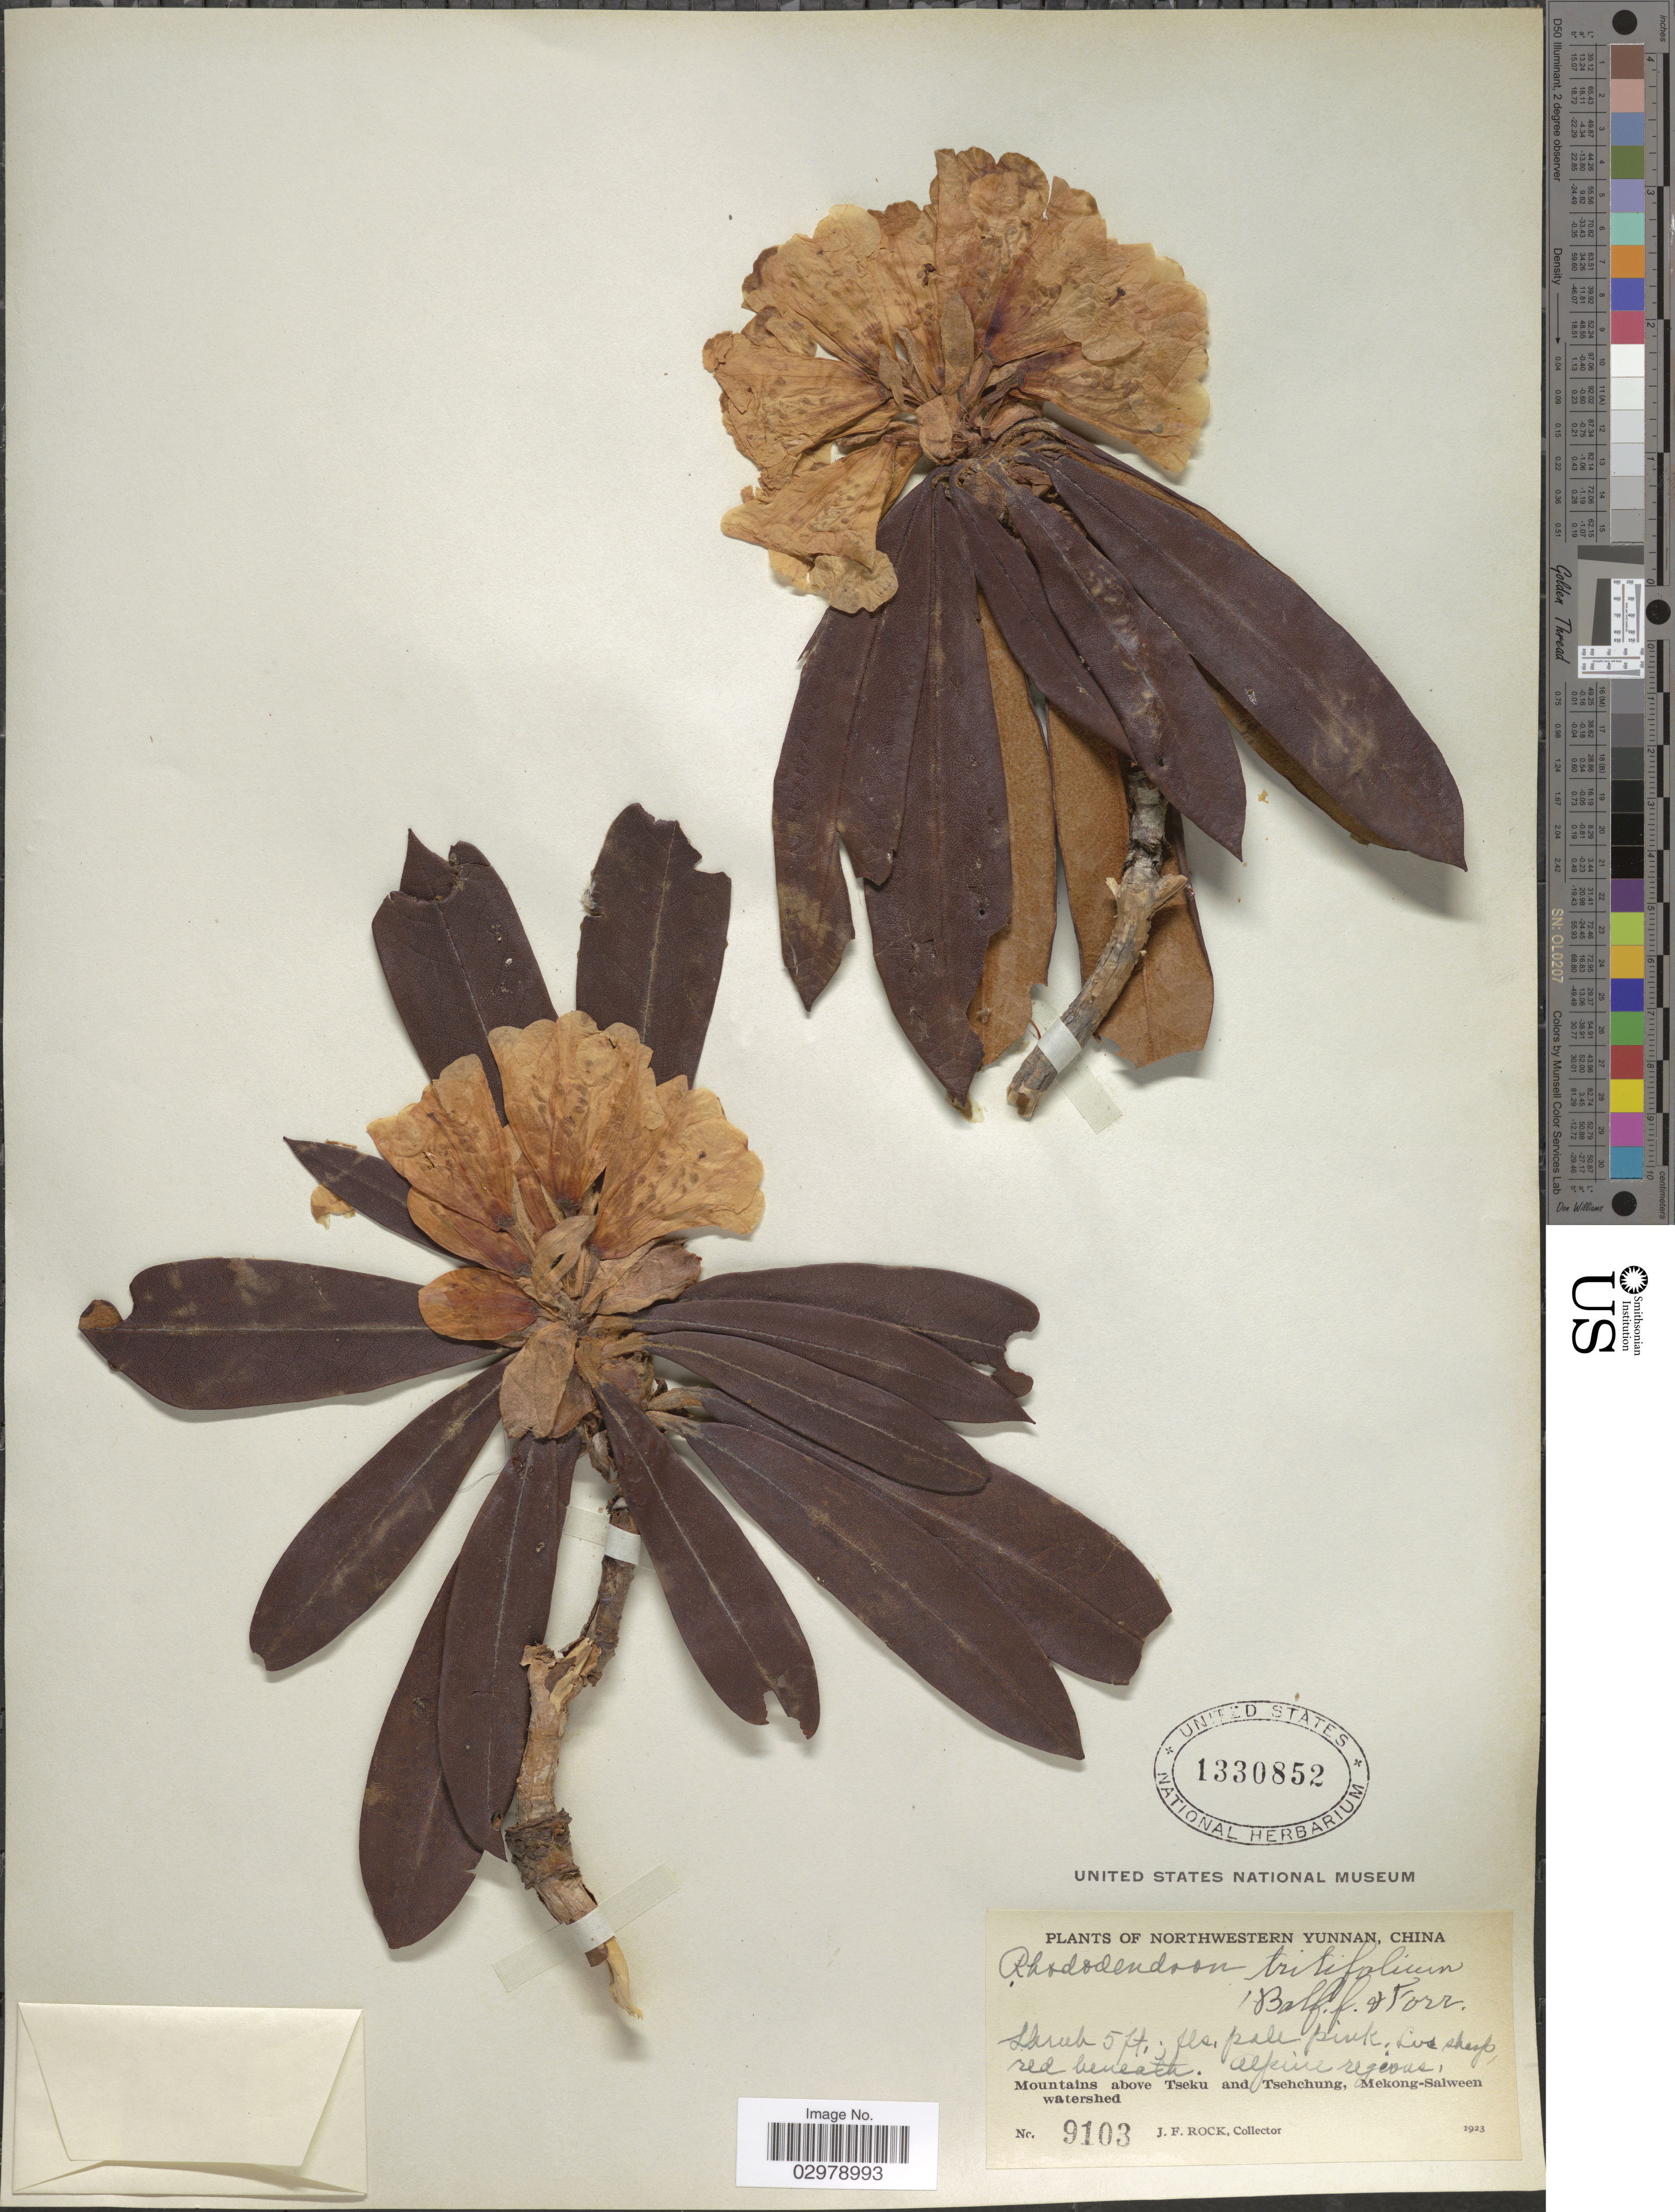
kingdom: Plantae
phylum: Tracheophyta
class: Magnoliopsida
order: Ericales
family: Ericaceae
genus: Rhododendron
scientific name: Rhododendron tritifolium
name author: Balf. f. & Forrest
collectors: J. Rock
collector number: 9103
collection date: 1923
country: China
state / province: Yunnan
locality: Northwestern Yunnan. Alpine regions, Mountains above Tseku and Tsehchung, Mekong-Salween watershed.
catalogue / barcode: US 1330852